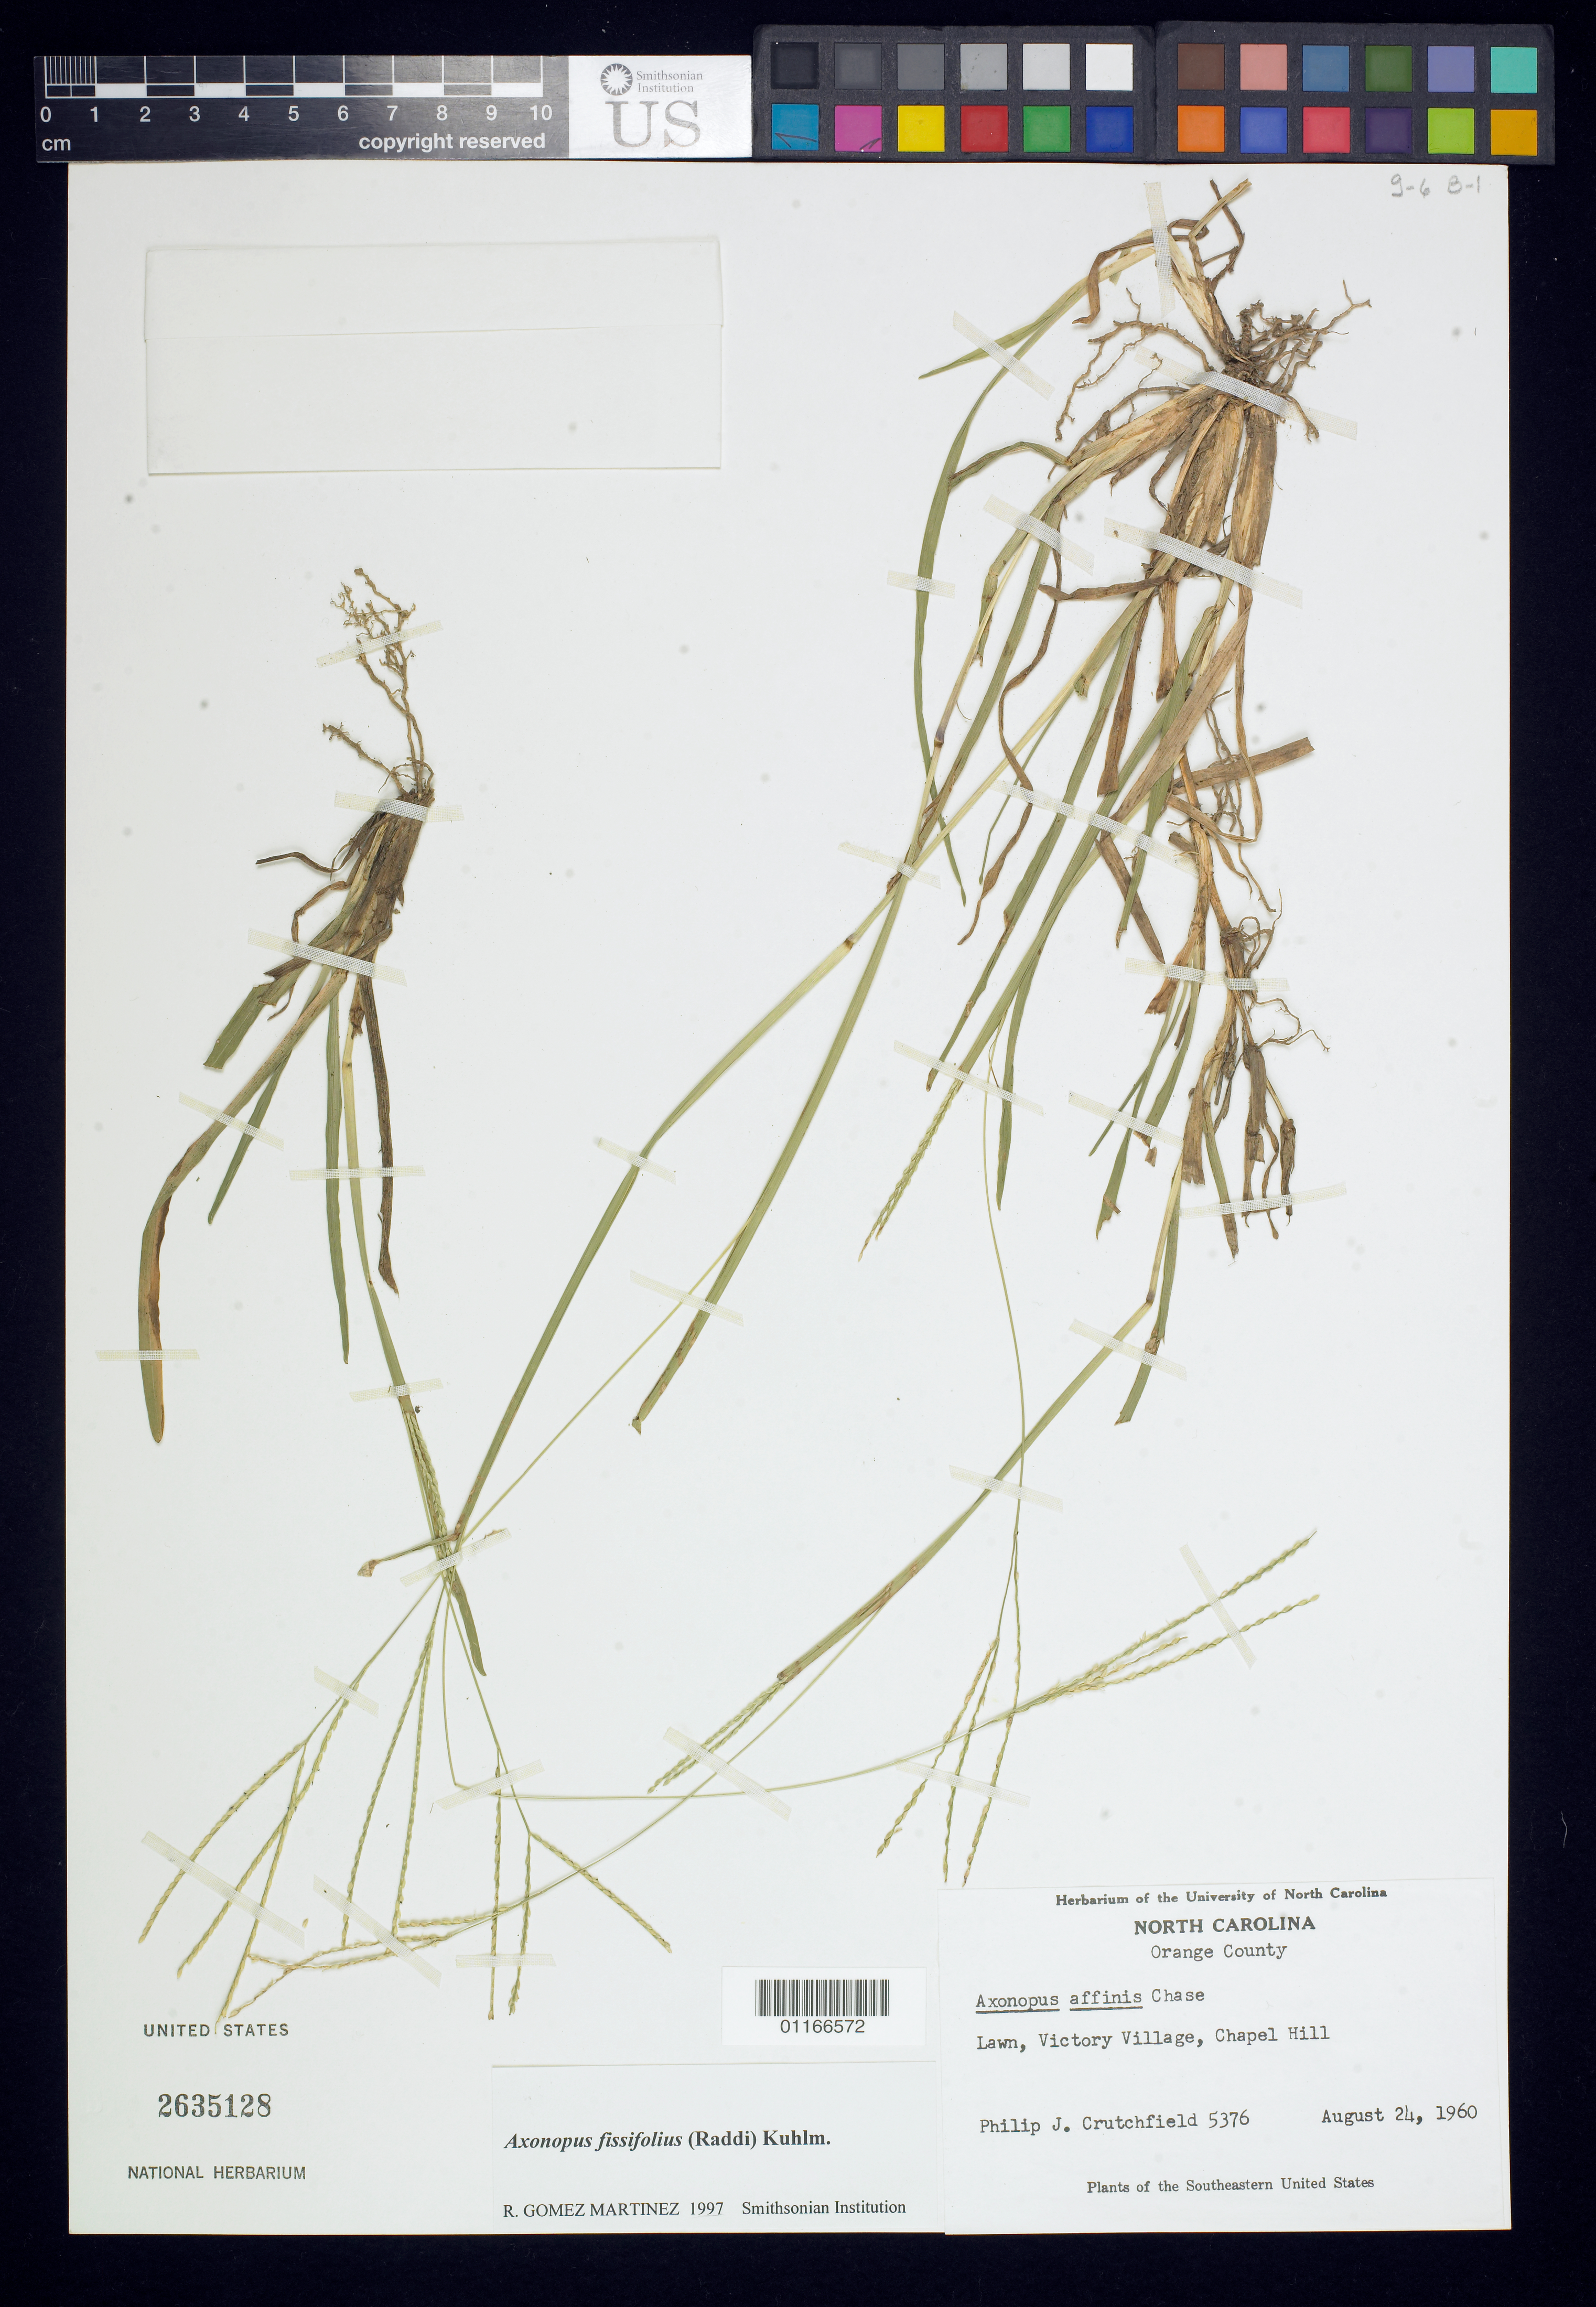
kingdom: Plantae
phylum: Tracheophyta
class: Liliopsida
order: Poales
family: Poaceae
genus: Axonopus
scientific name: Axonopus fissifolius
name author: (Raddi) Kuhlm.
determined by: Gomez Martinez, R.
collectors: P. Crutchfield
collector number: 5376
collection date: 1960-08-24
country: United States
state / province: North Carolina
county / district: Orange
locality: Lan, Vivtory, Chapel Hill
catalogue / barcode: US 2635128